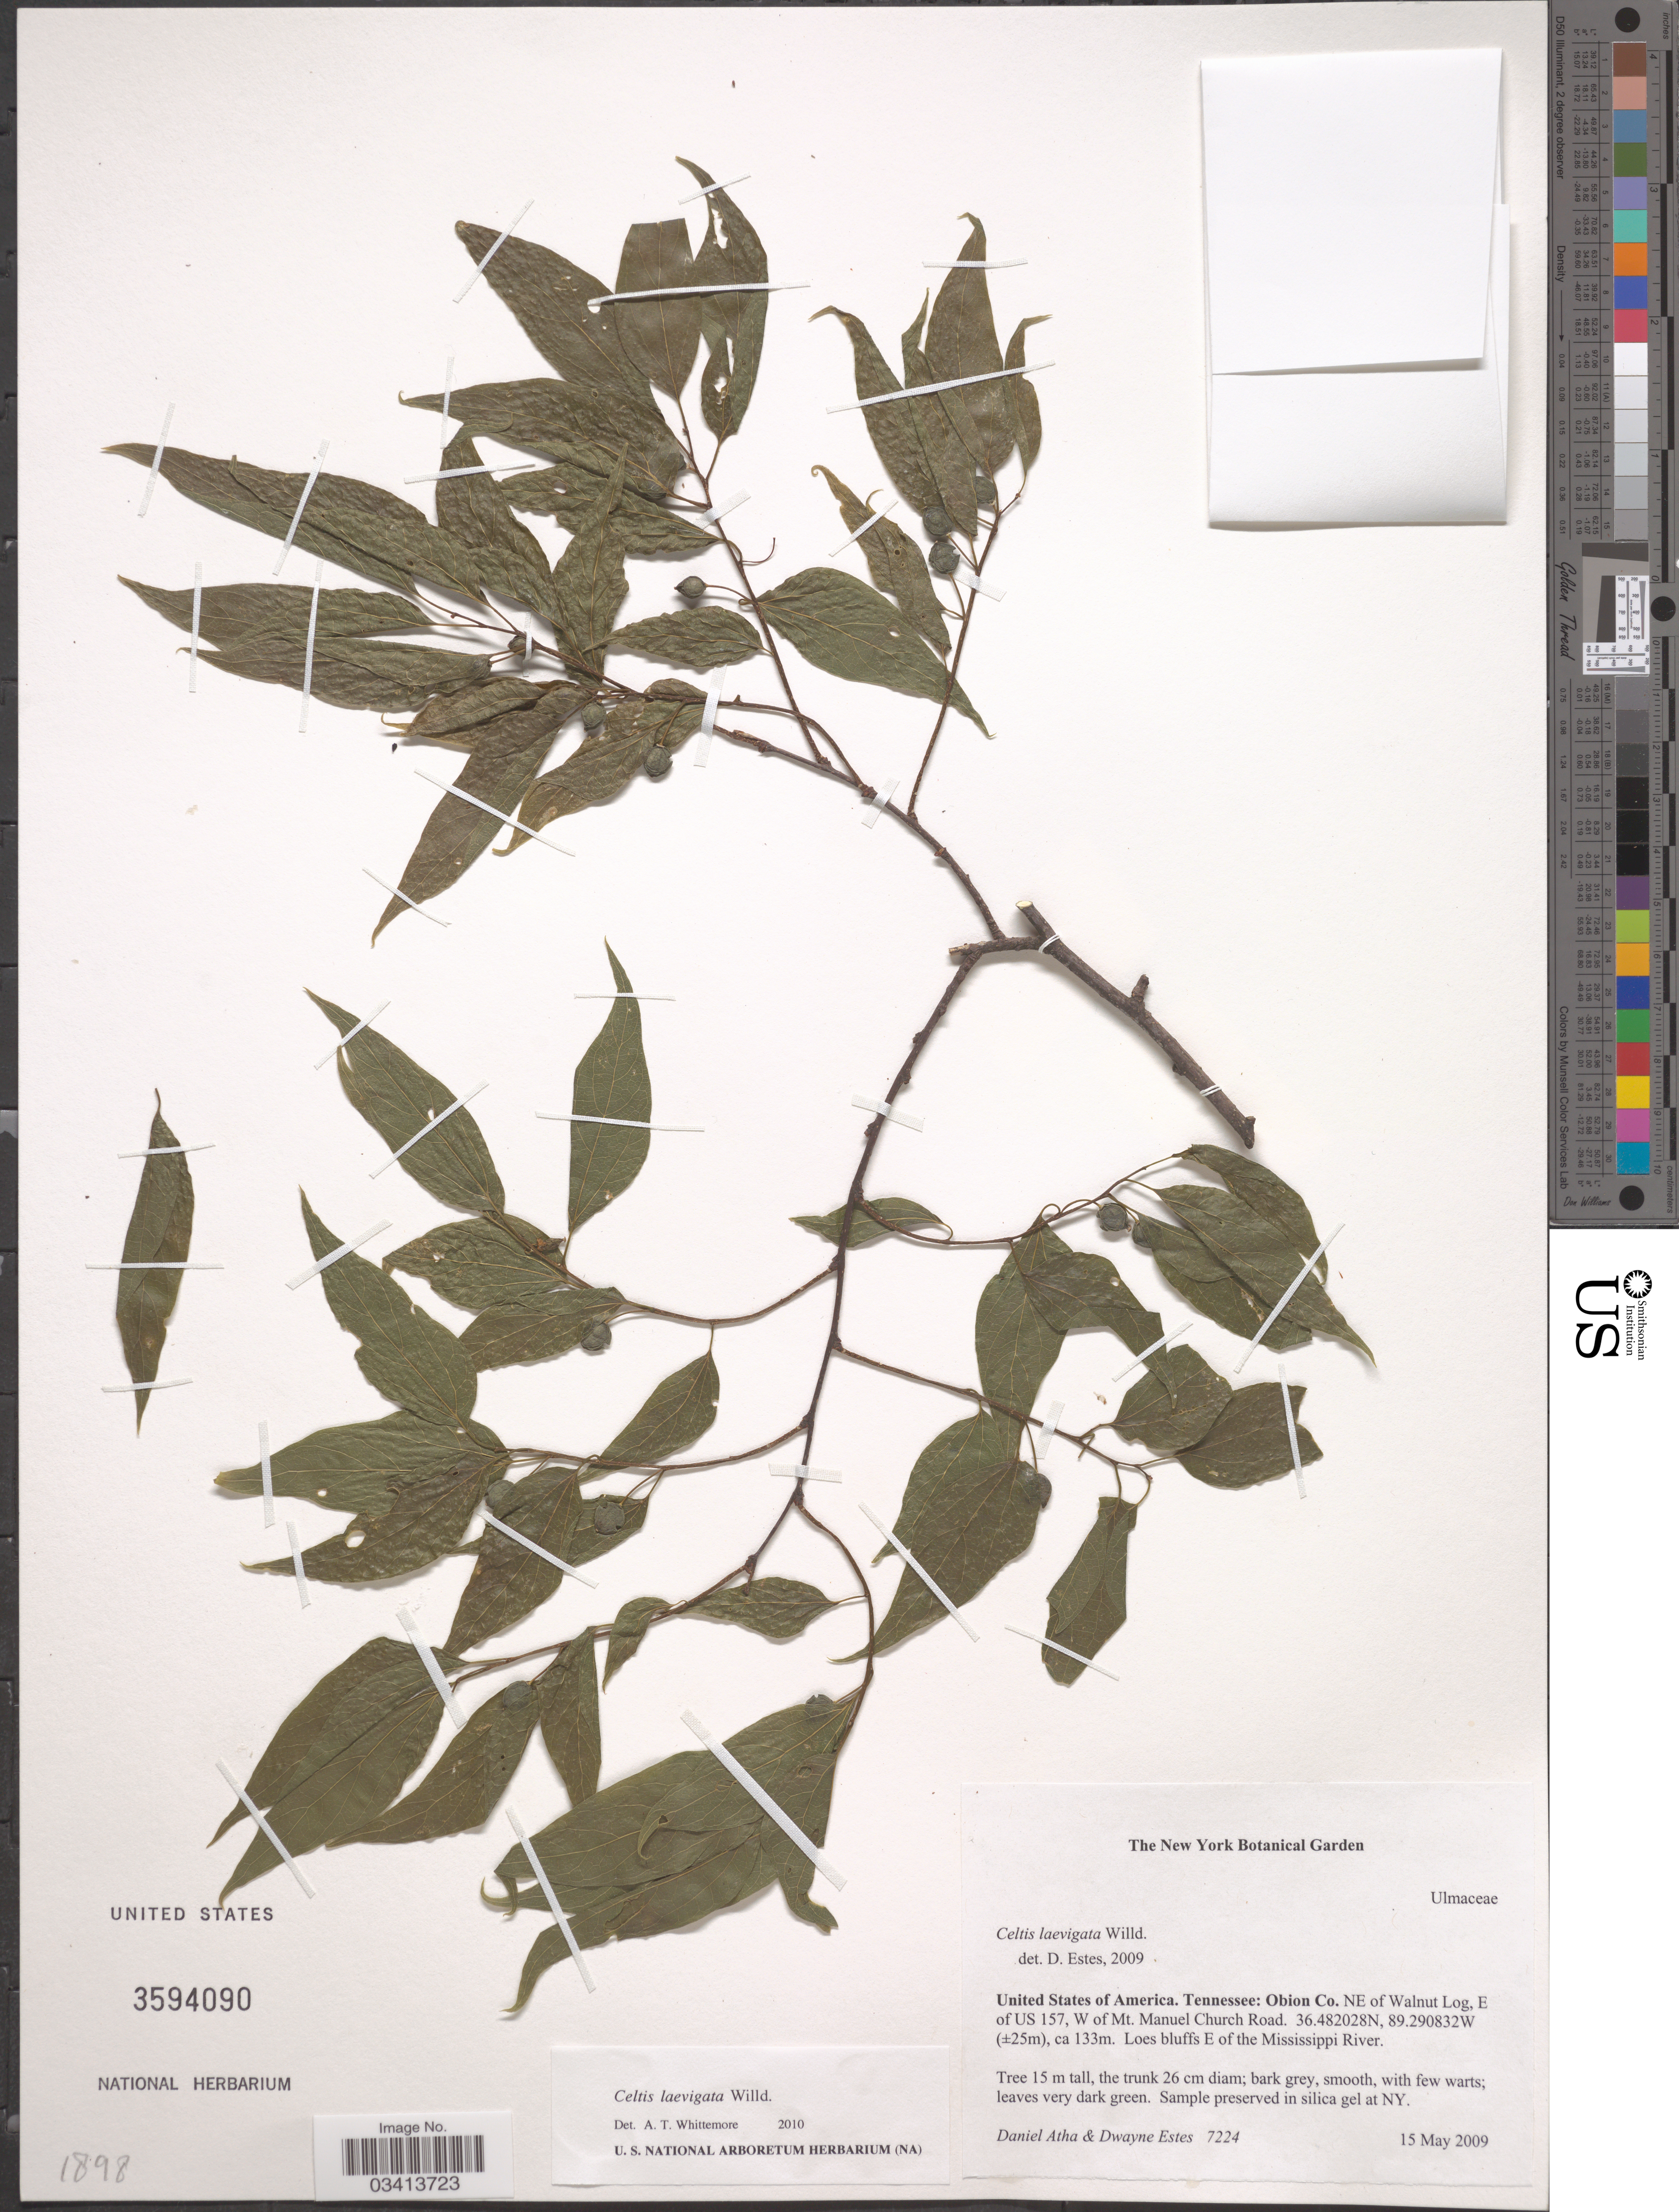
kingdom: Plantae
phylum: Tracheophyta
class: Magnoliopsida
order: Rosales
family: Cannabaceae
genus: Celtis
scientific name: Celtis laevigata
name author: Willd.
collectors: D. Atha & D. Estes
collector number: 7224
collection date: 2009-05-15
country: United States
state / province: Tennessee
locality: Obion Co. NE of Walnut Log, E of US 157, W of Mt. Manuel Church Road. Loes bluffs E of the Mississippi River.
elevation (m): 133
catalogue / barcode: US 3594090